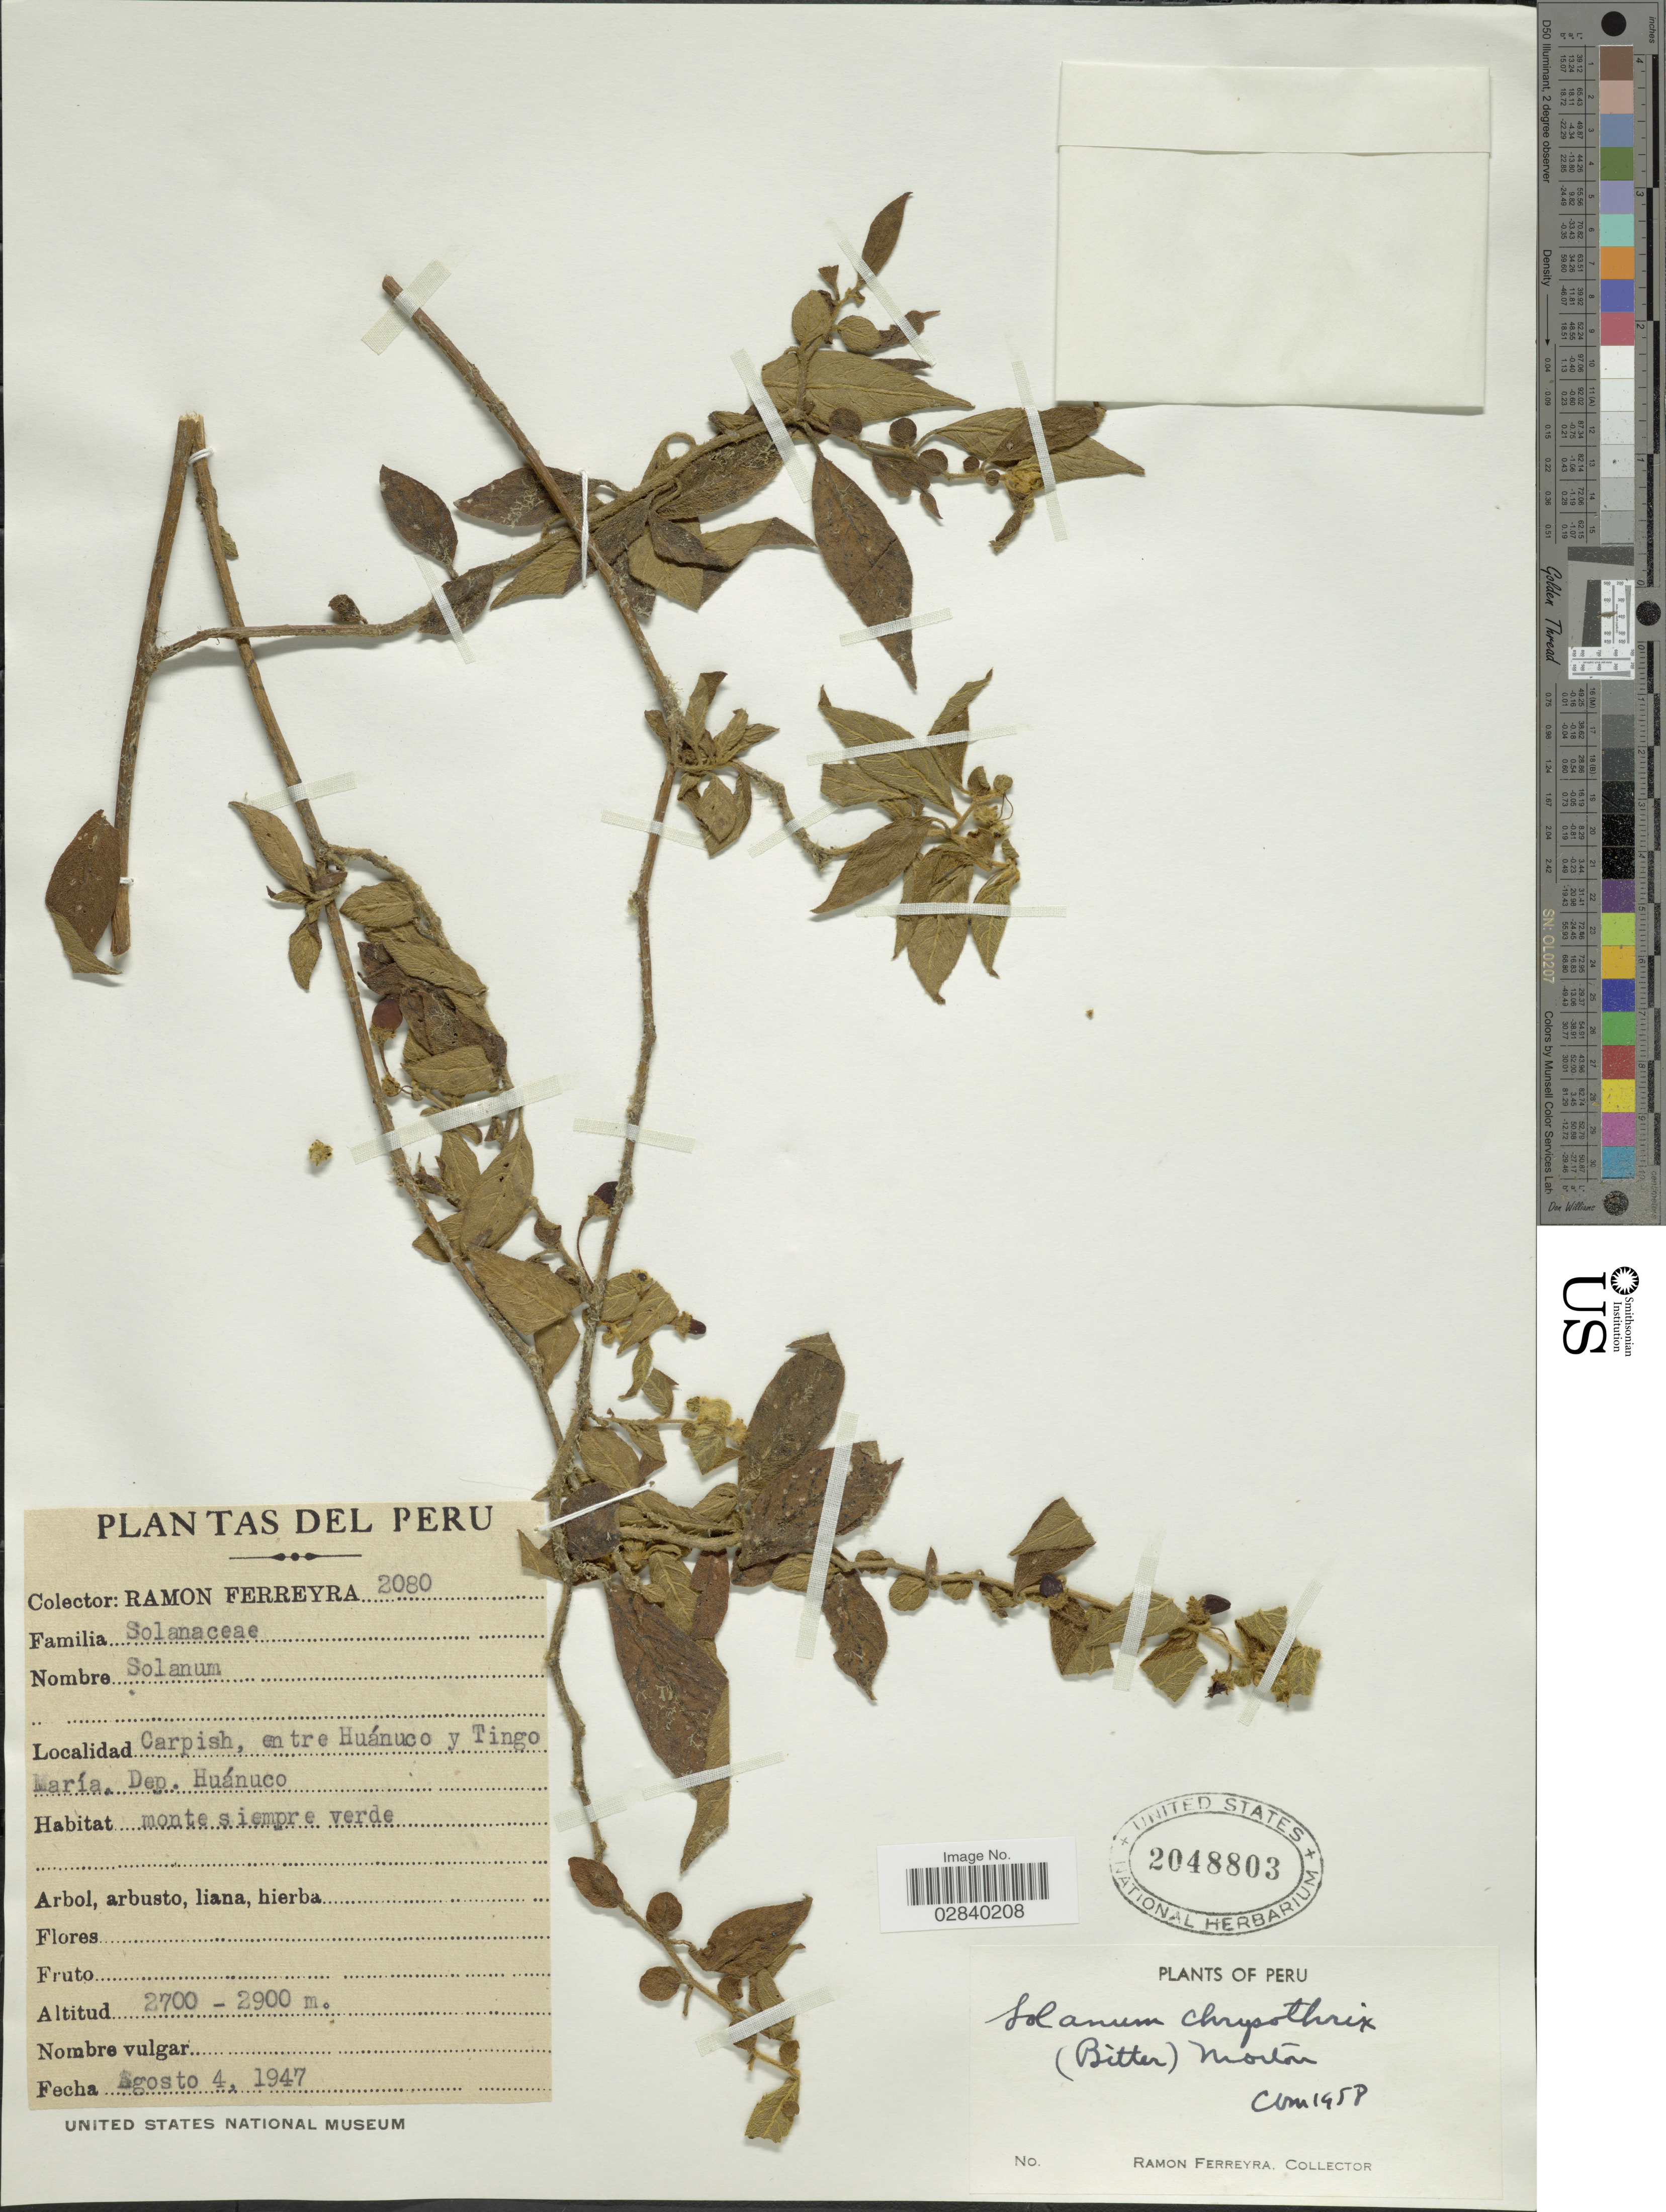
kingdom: Plantae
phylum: Tracheophyta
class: Magnoliopsida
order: Solanales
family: Solanaceae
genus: Lycianthes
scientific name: Lycianthes chrysothrix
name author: Bitter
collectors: R. A. Ferreyra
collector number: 2080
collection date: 1947-08-04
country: Peru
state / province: Huánuco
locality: Carpish, entre Huánuco y Tingo María. Dep. Huánuco.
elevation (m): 2700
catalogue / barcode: US 2048803